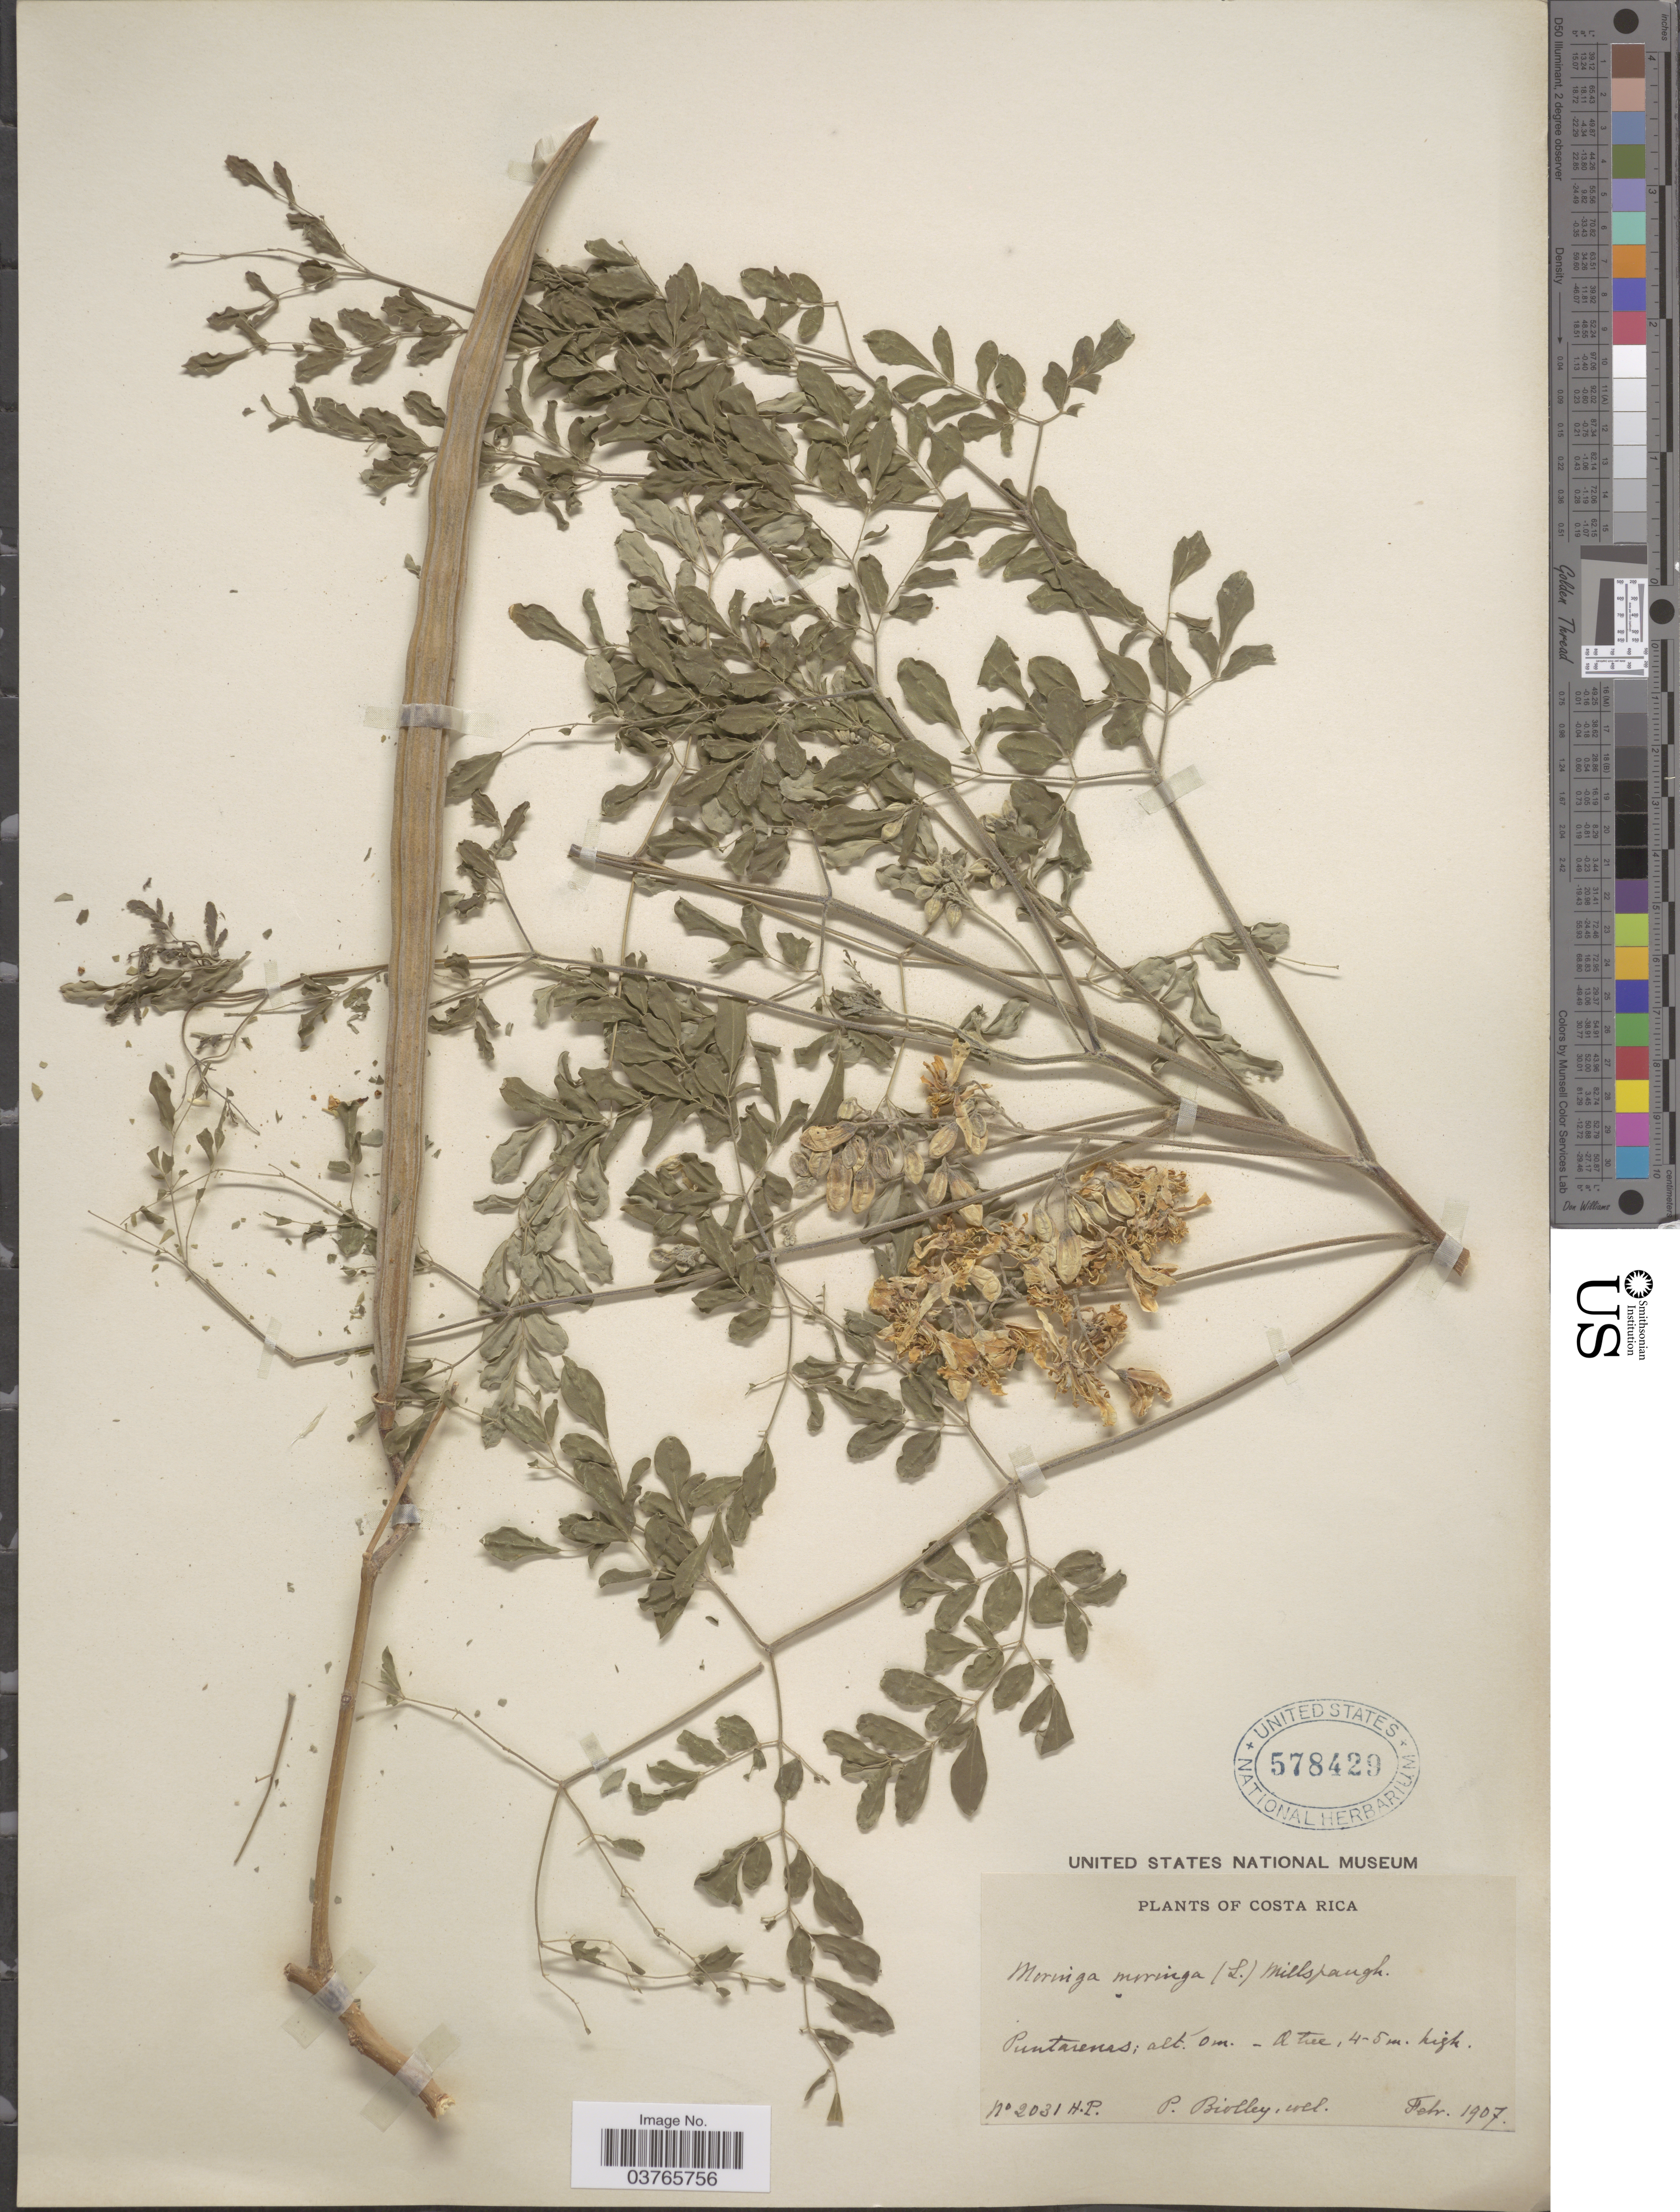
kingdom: Plantae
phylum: Tracheophyta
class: Magnoliopsida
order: Brassicales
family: Moringaceae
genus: Moringa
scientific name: Moringa oleifera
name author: Lam.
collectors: P. Biolley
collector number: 2031 H.P.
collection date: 1907-02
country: Costa Rica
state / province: Puntarenas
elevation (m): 0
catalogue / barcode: US 578429